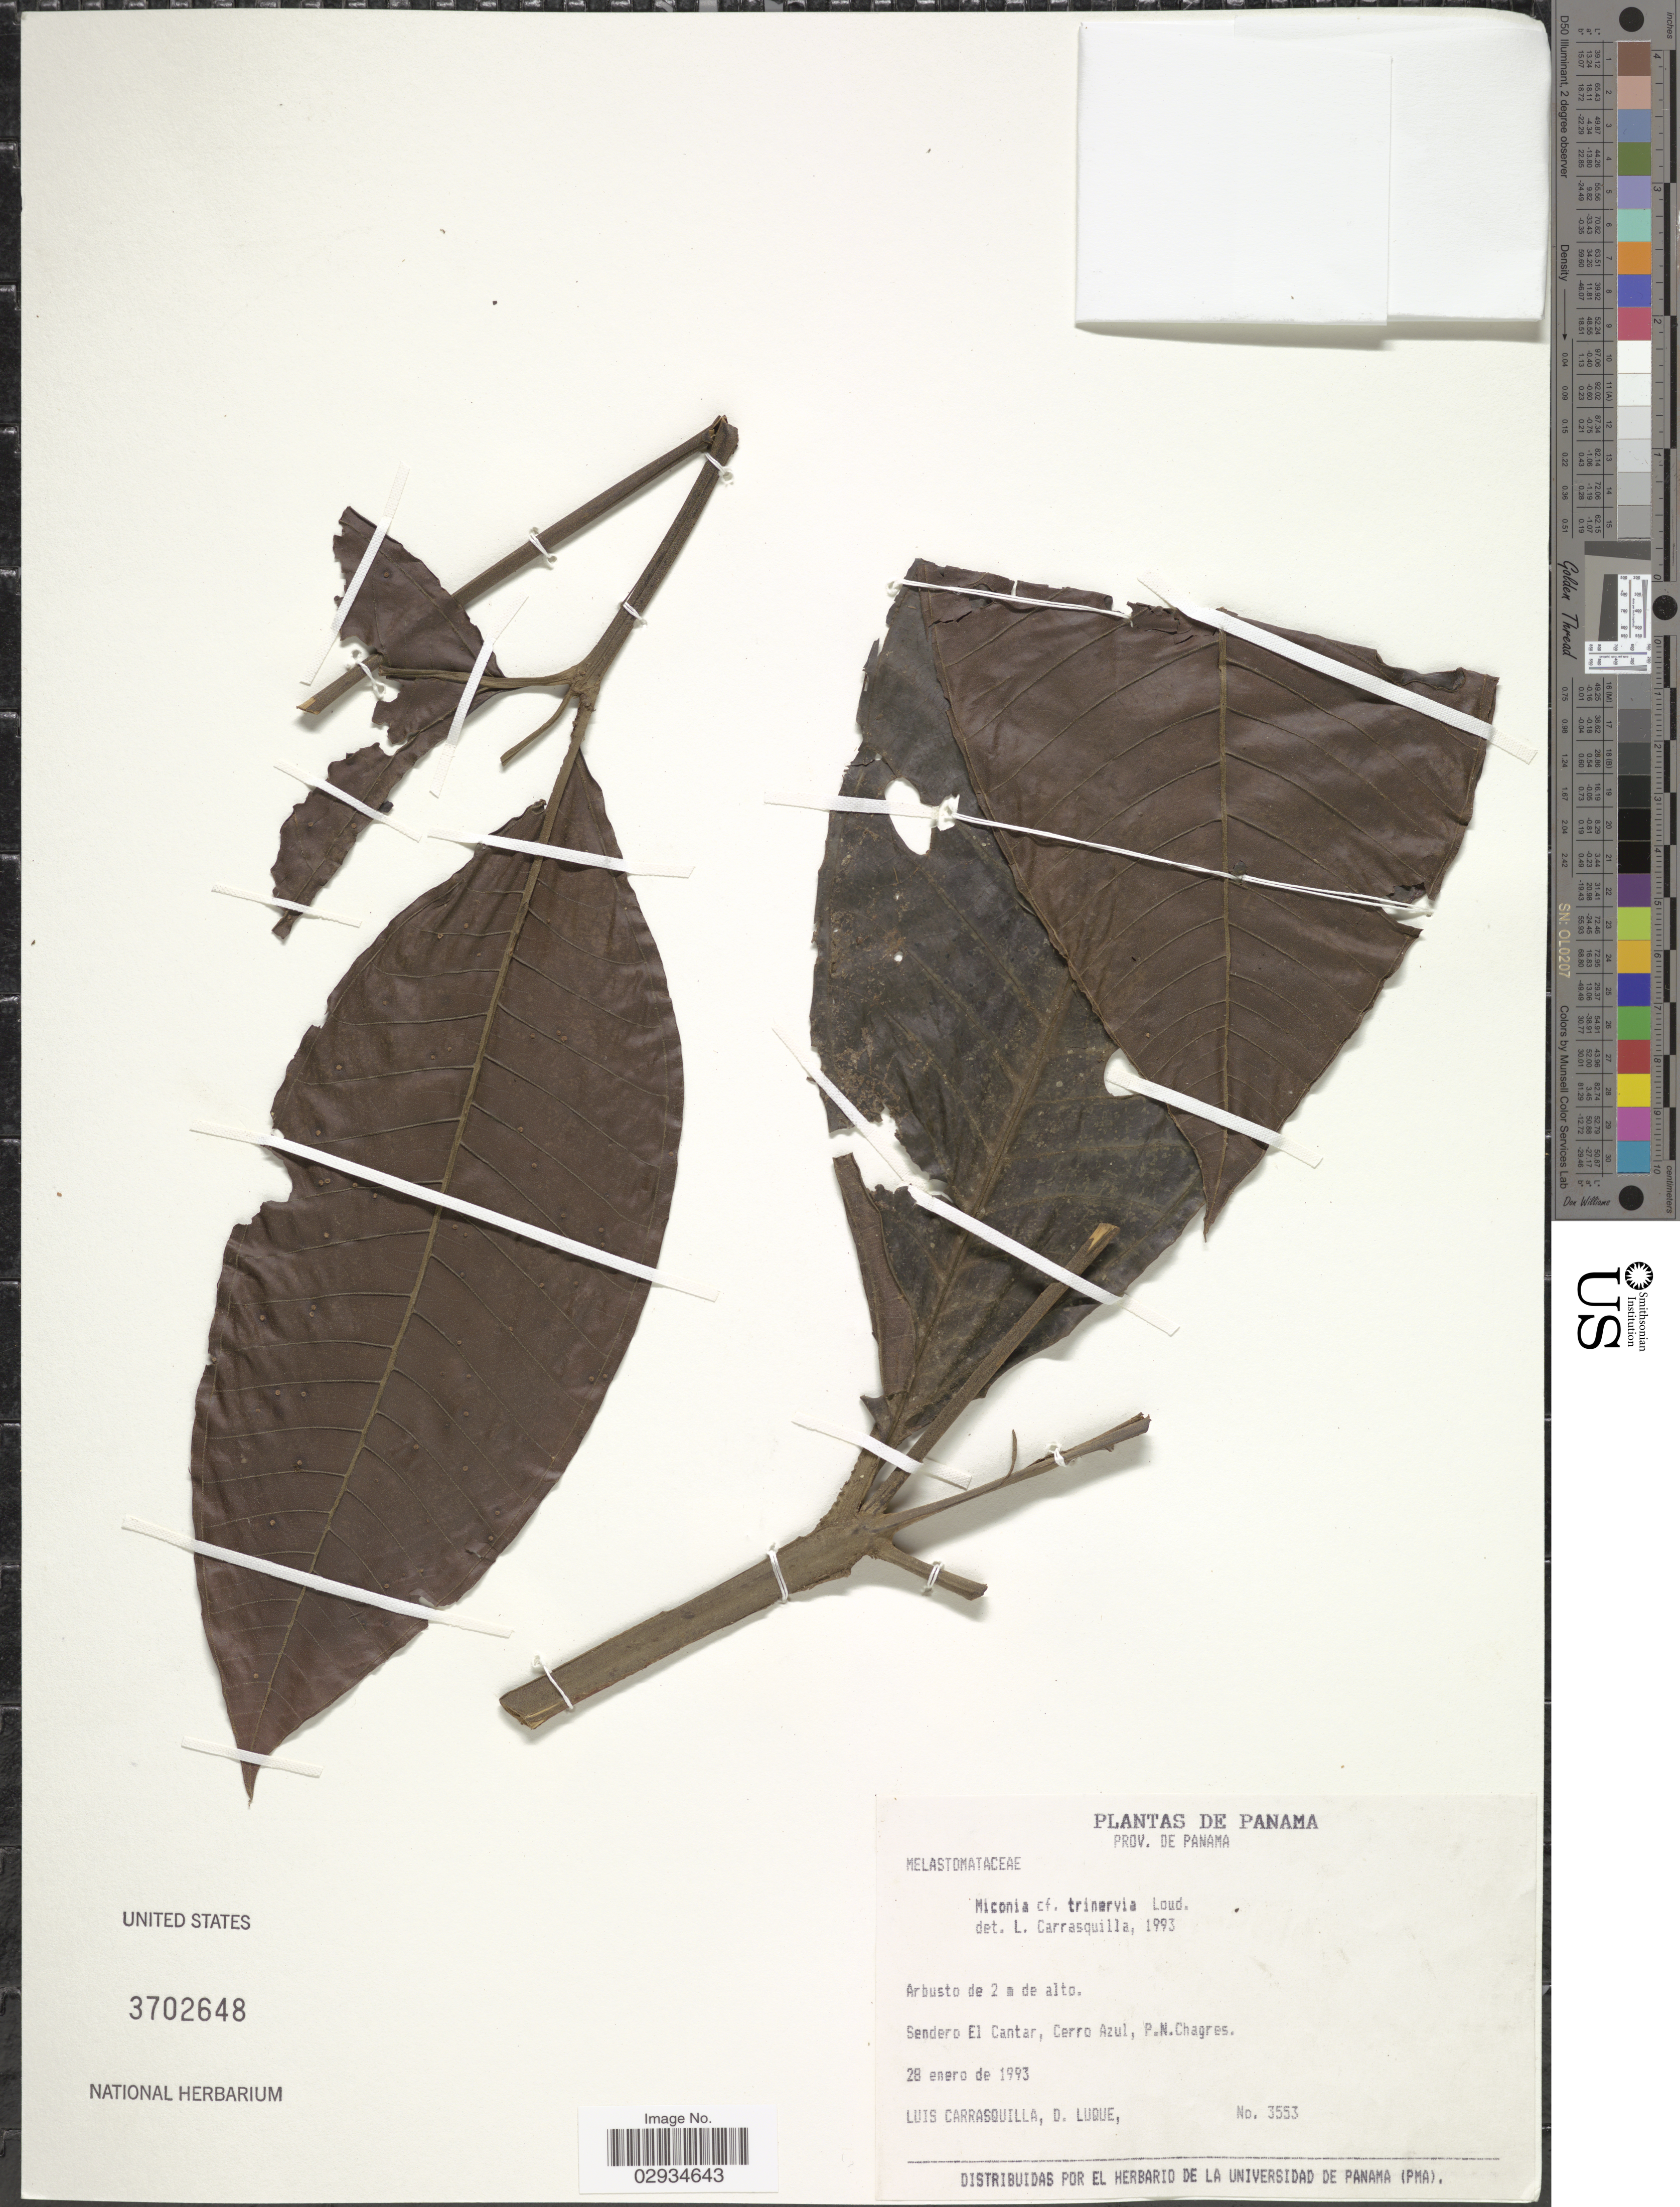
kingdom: Plantae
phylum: Tracheophyta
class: Magnoliopsida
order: Myrtales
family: Melastomataceae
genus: Miconia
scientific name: Miconia trinervia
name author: (Sw.) D. Don ex Loudon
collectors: L. Carrasquilla & D. Luque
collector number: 3553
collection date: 1993-01-28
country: Panama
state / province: Panamá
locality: Sendero El Cantar, Cerro Azul, P.N. Chagres.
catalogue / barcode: US 3702648